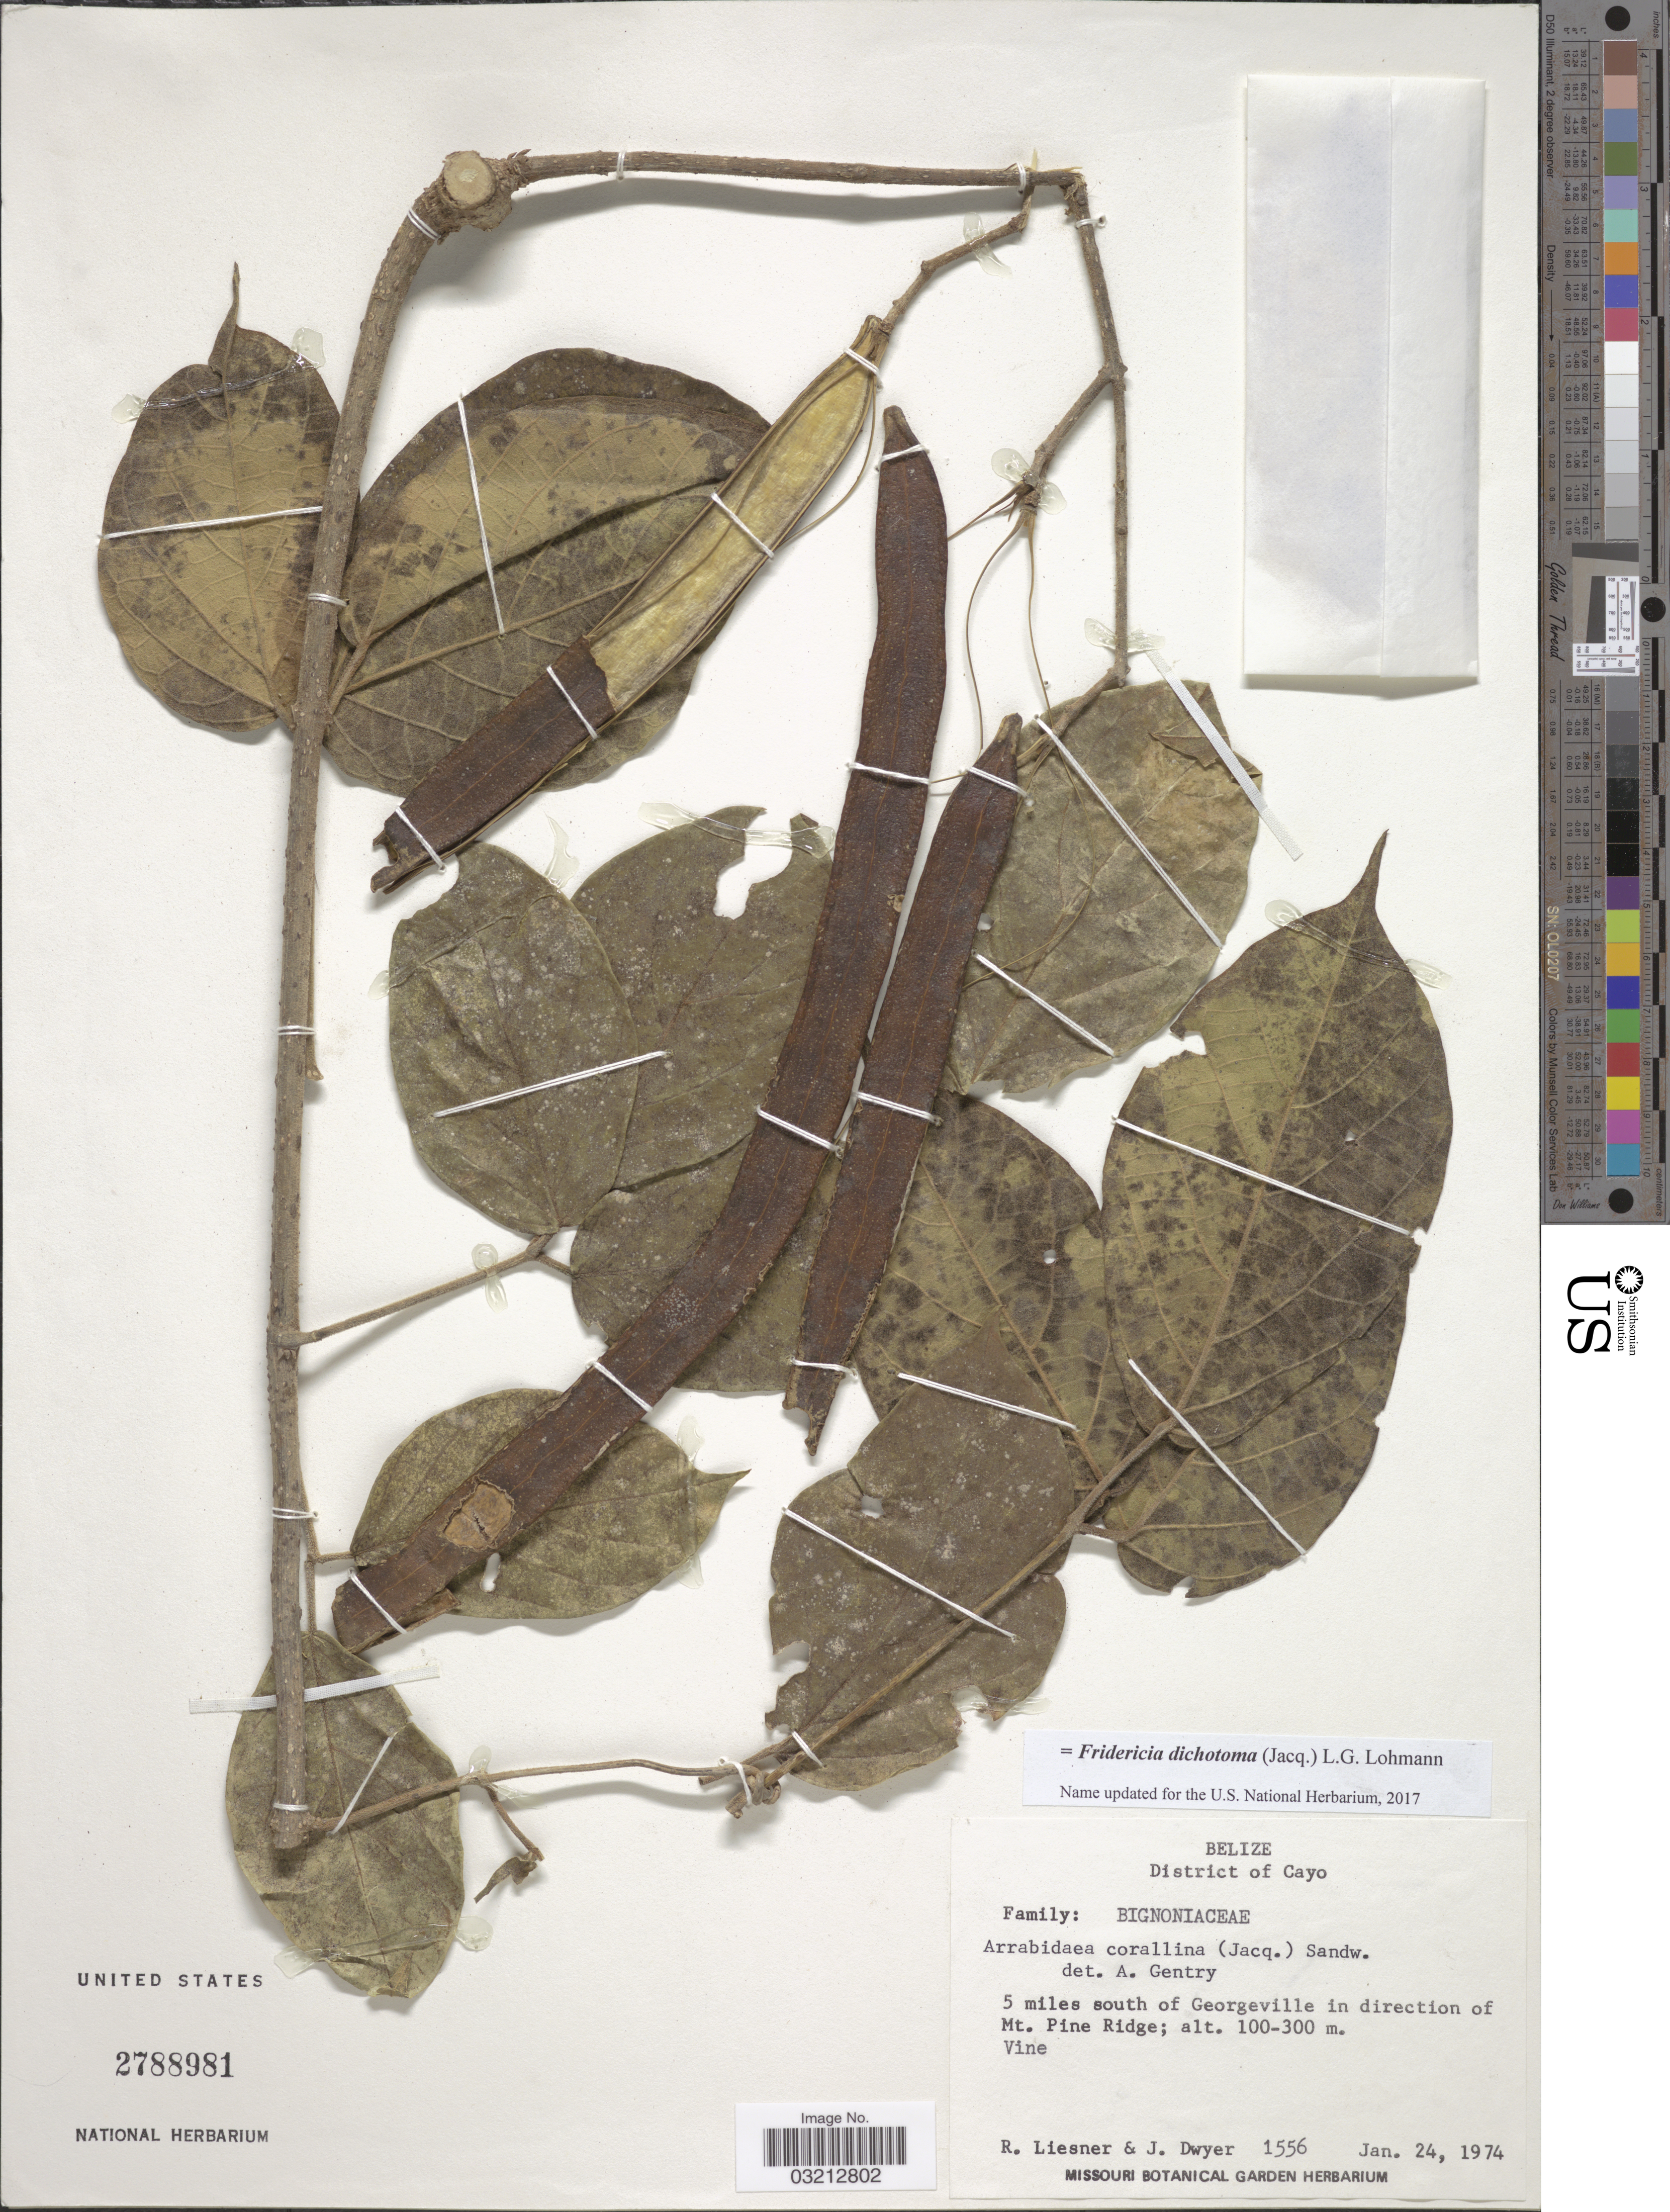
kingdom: Plantae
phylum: Tracheophyta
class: Magnoliopsida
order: Lamiales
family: Bignoniaceae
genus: Fridericia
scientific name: Fridericia dichotoma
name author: (Jacq.) L.G. Lohmann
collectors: R. L. Liesner & J. Dwyer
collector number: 1556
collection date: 1974-01-24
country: Belize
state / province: Cayo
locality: District of Cayo. 5 miles south of Georgeville in direction of Mt. Pine Ridge.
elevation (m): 100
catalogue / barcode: US 2788981